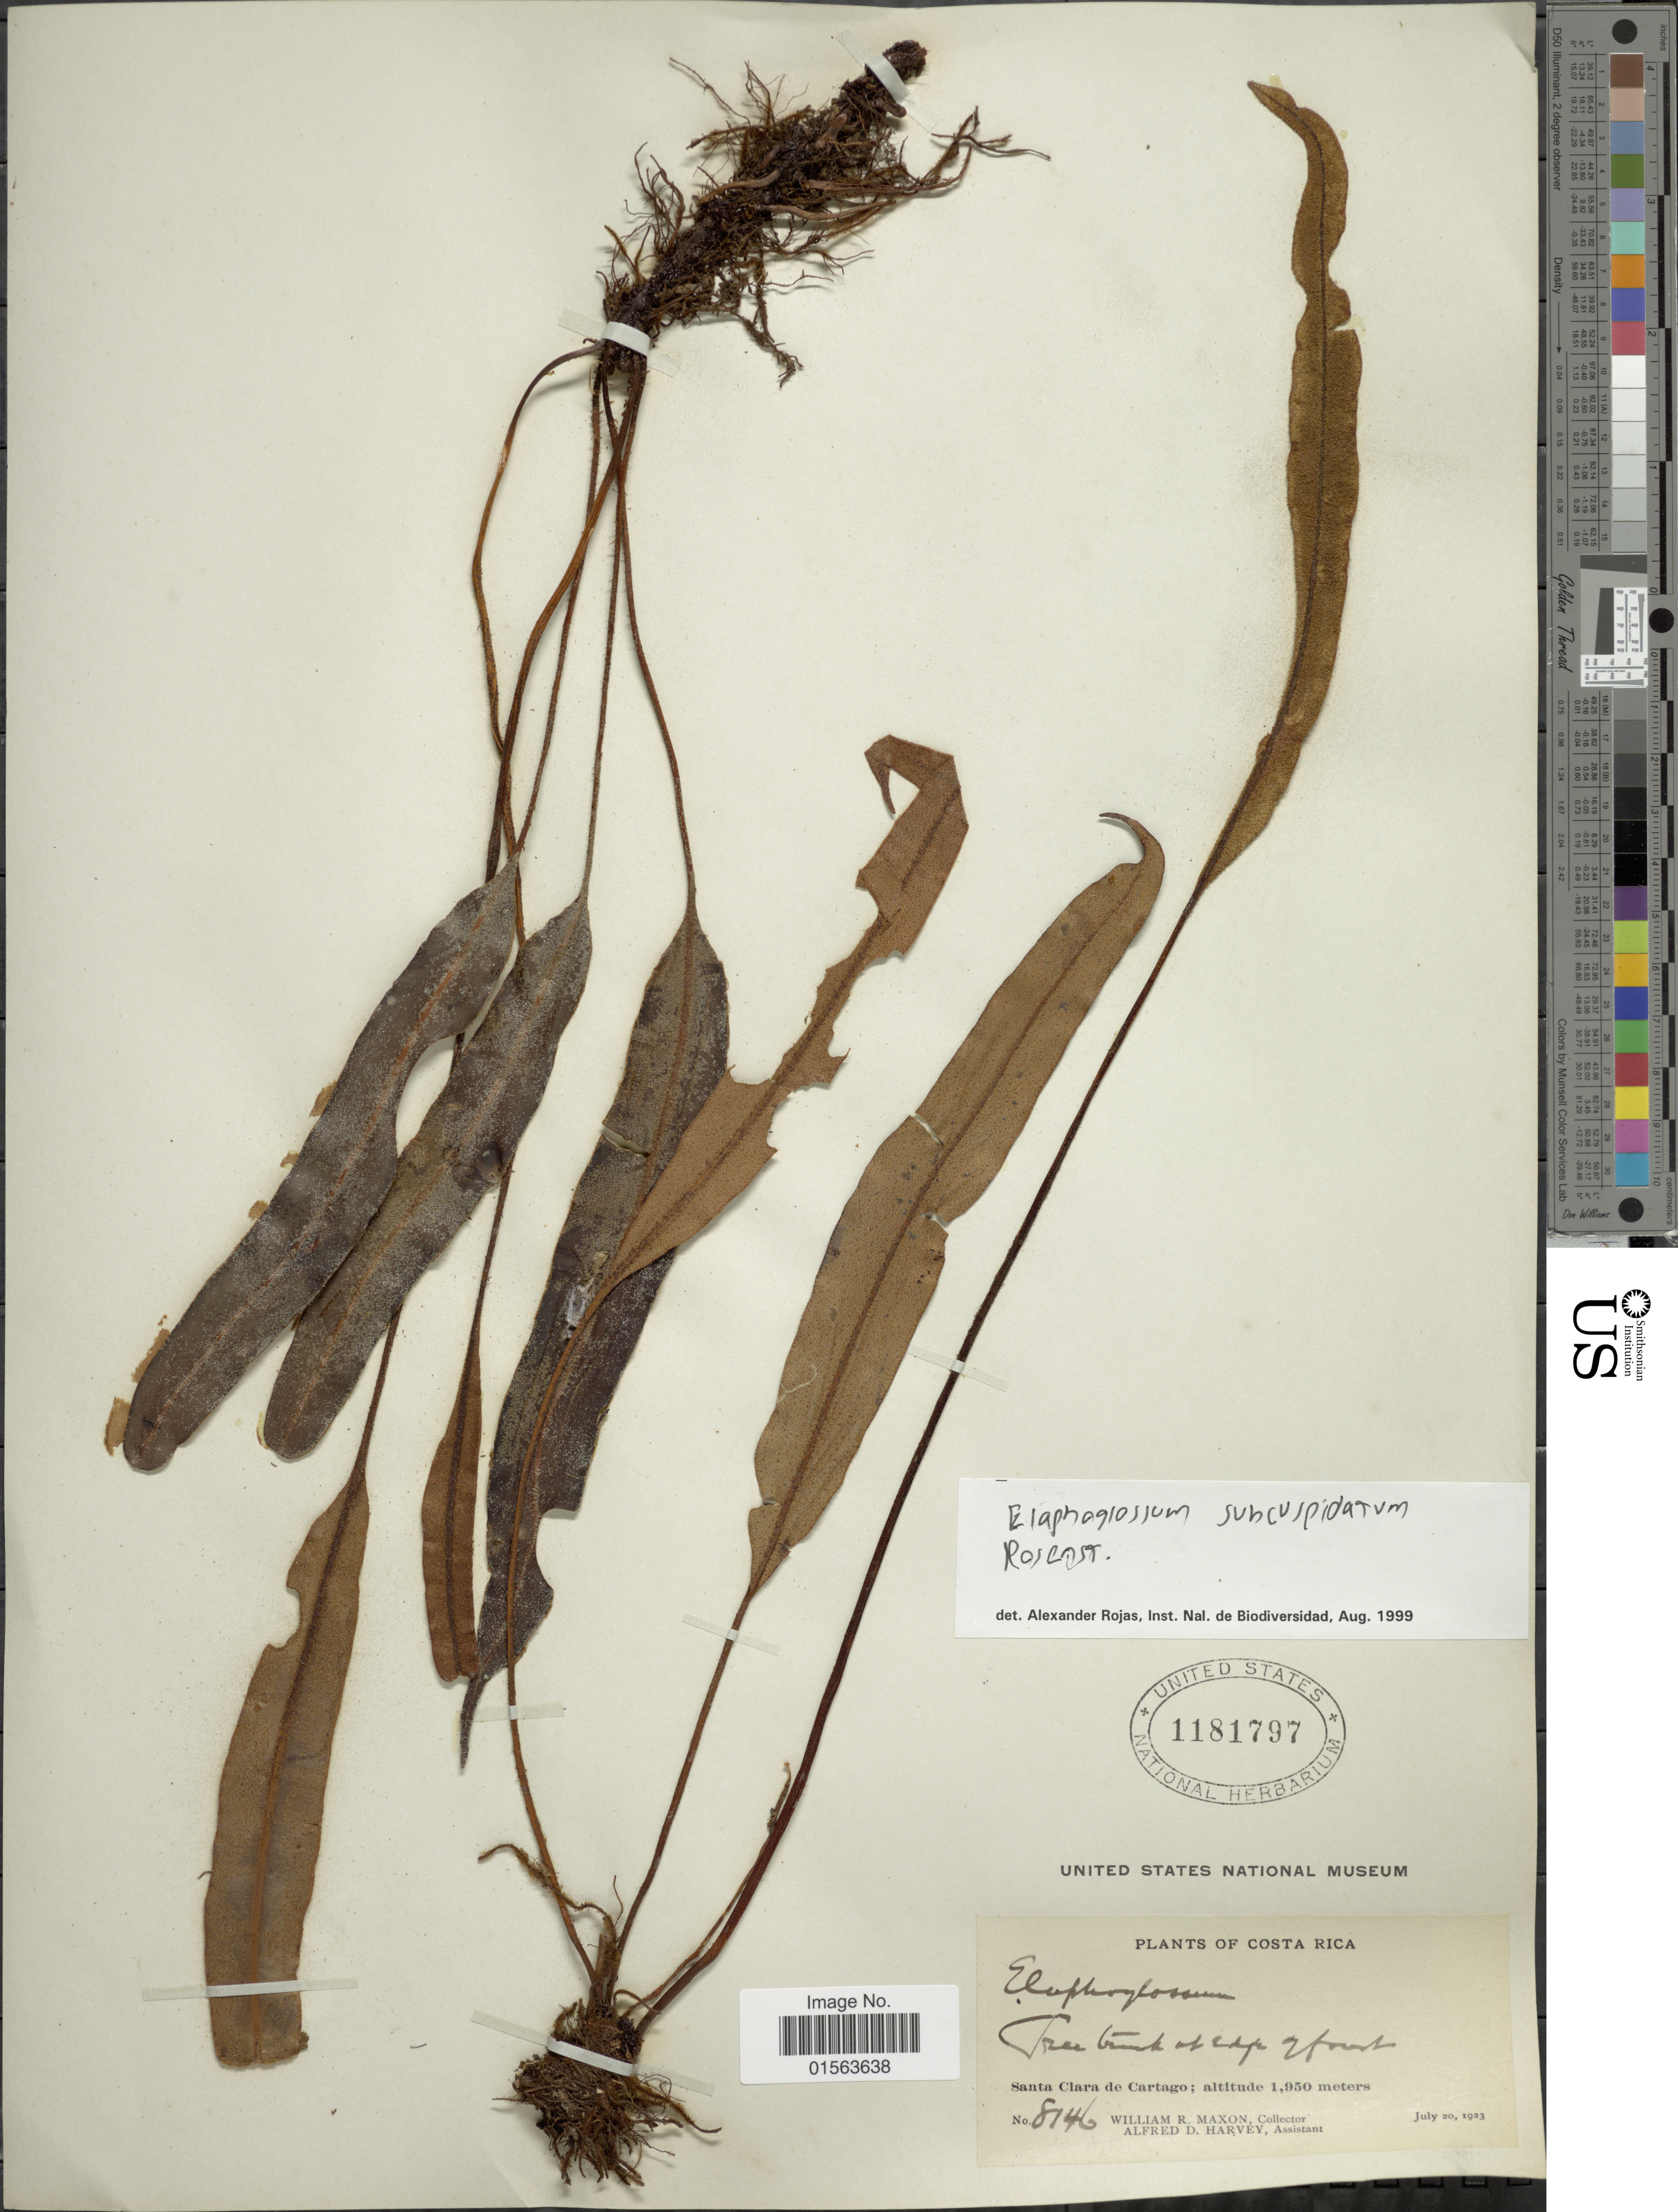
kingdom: Plantae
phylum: Tracheophyta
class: Polypodiopsida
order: Polypodiales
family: Dryopteridaceae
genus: Elaphoglossum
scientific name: Elaphoglossum subcuspidatum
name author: Rosenst.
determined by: Matos, F. B.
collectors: W. R. Maxon & A. D. Harvey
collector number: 8146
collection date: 1923-07-20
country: Costa Rica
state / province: Cartago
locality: Santa Clara de Cartago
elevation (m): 1950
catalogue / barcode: US 1181797